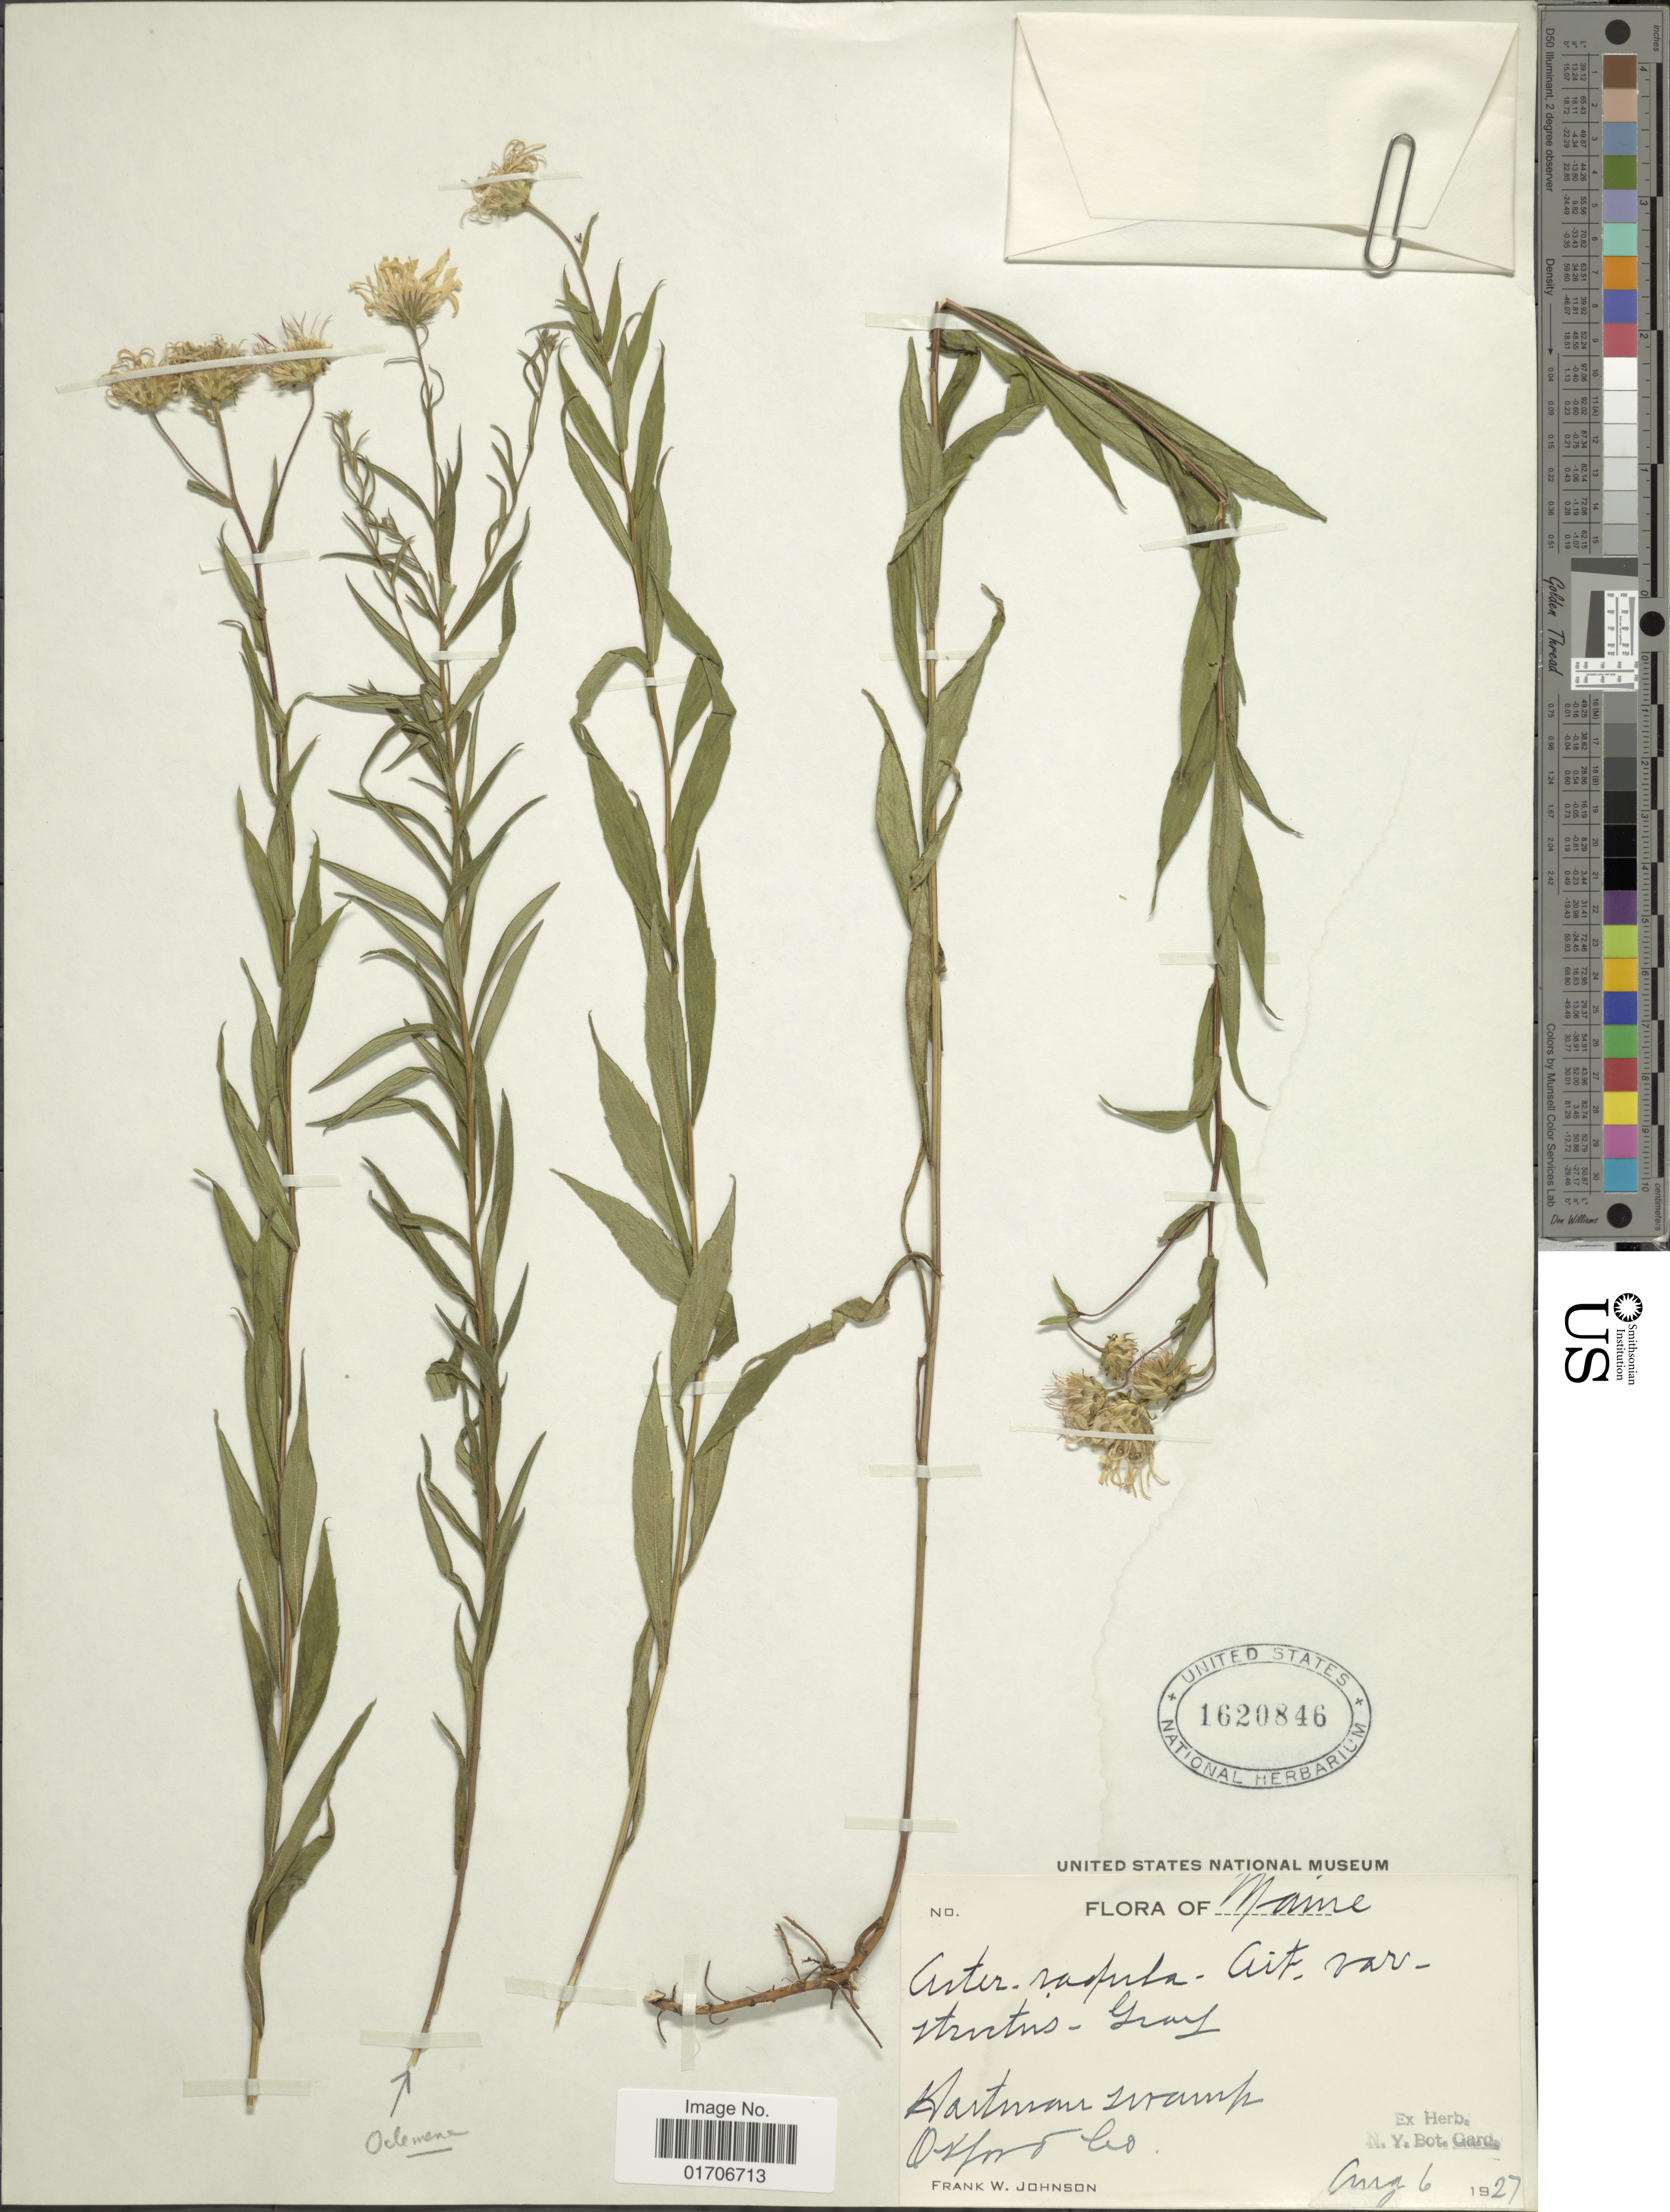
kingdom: Plantae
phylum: Tracheophyta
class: Magnoliopsida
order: Asterales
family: Asteraceae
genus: Eurybia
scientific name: Eurybia radula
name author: (Aiton) G.L. Nesom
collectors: F. W. Johnson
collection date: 1927-08-06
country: United States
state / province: Maine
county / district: Oxford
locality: Hartman swamp, Oxford Co.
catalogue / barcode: US 1620846